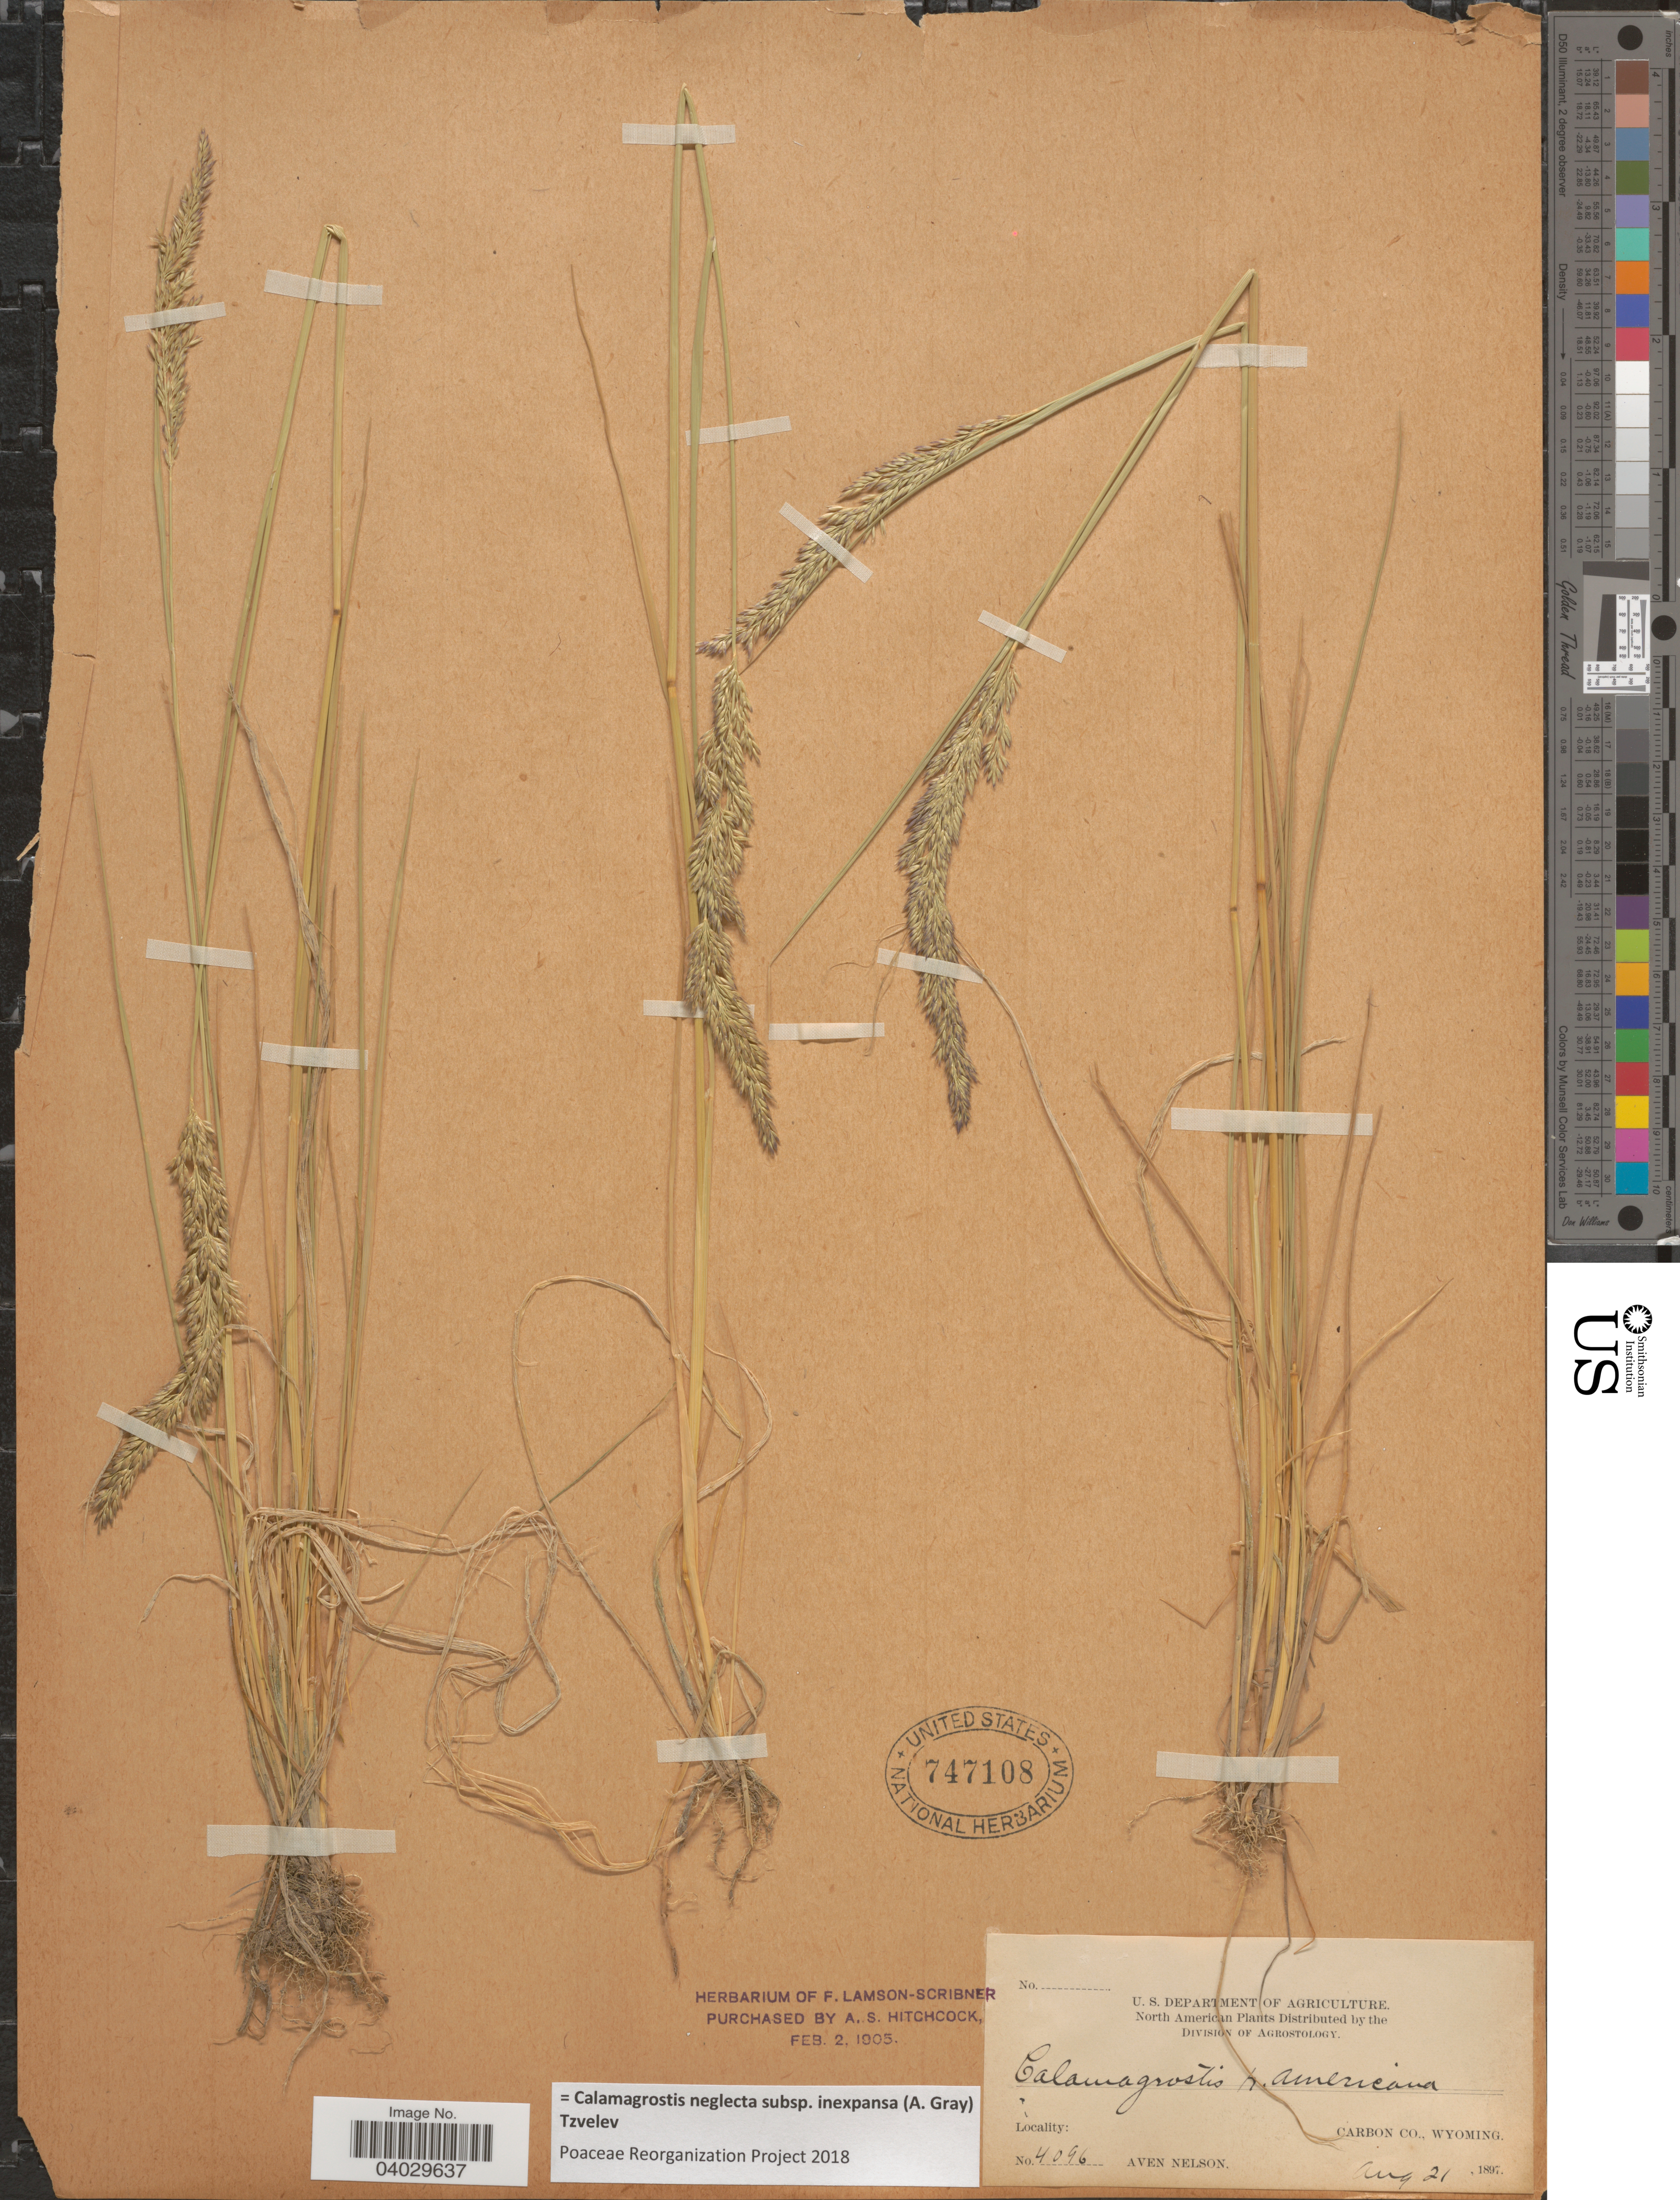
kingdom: Plantae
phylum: Tracheophyta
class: Liliopsida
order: Poales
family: Poaceae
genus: Calamagrostis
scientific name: Calamagrostis neglecta subsp. inexpansa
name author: (A. Gray) Tzvelev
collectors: A. Nelson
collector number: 4096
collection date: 1897-08-21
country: United States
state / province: Wyoming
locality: Carbon Co.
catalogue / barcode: US 747108